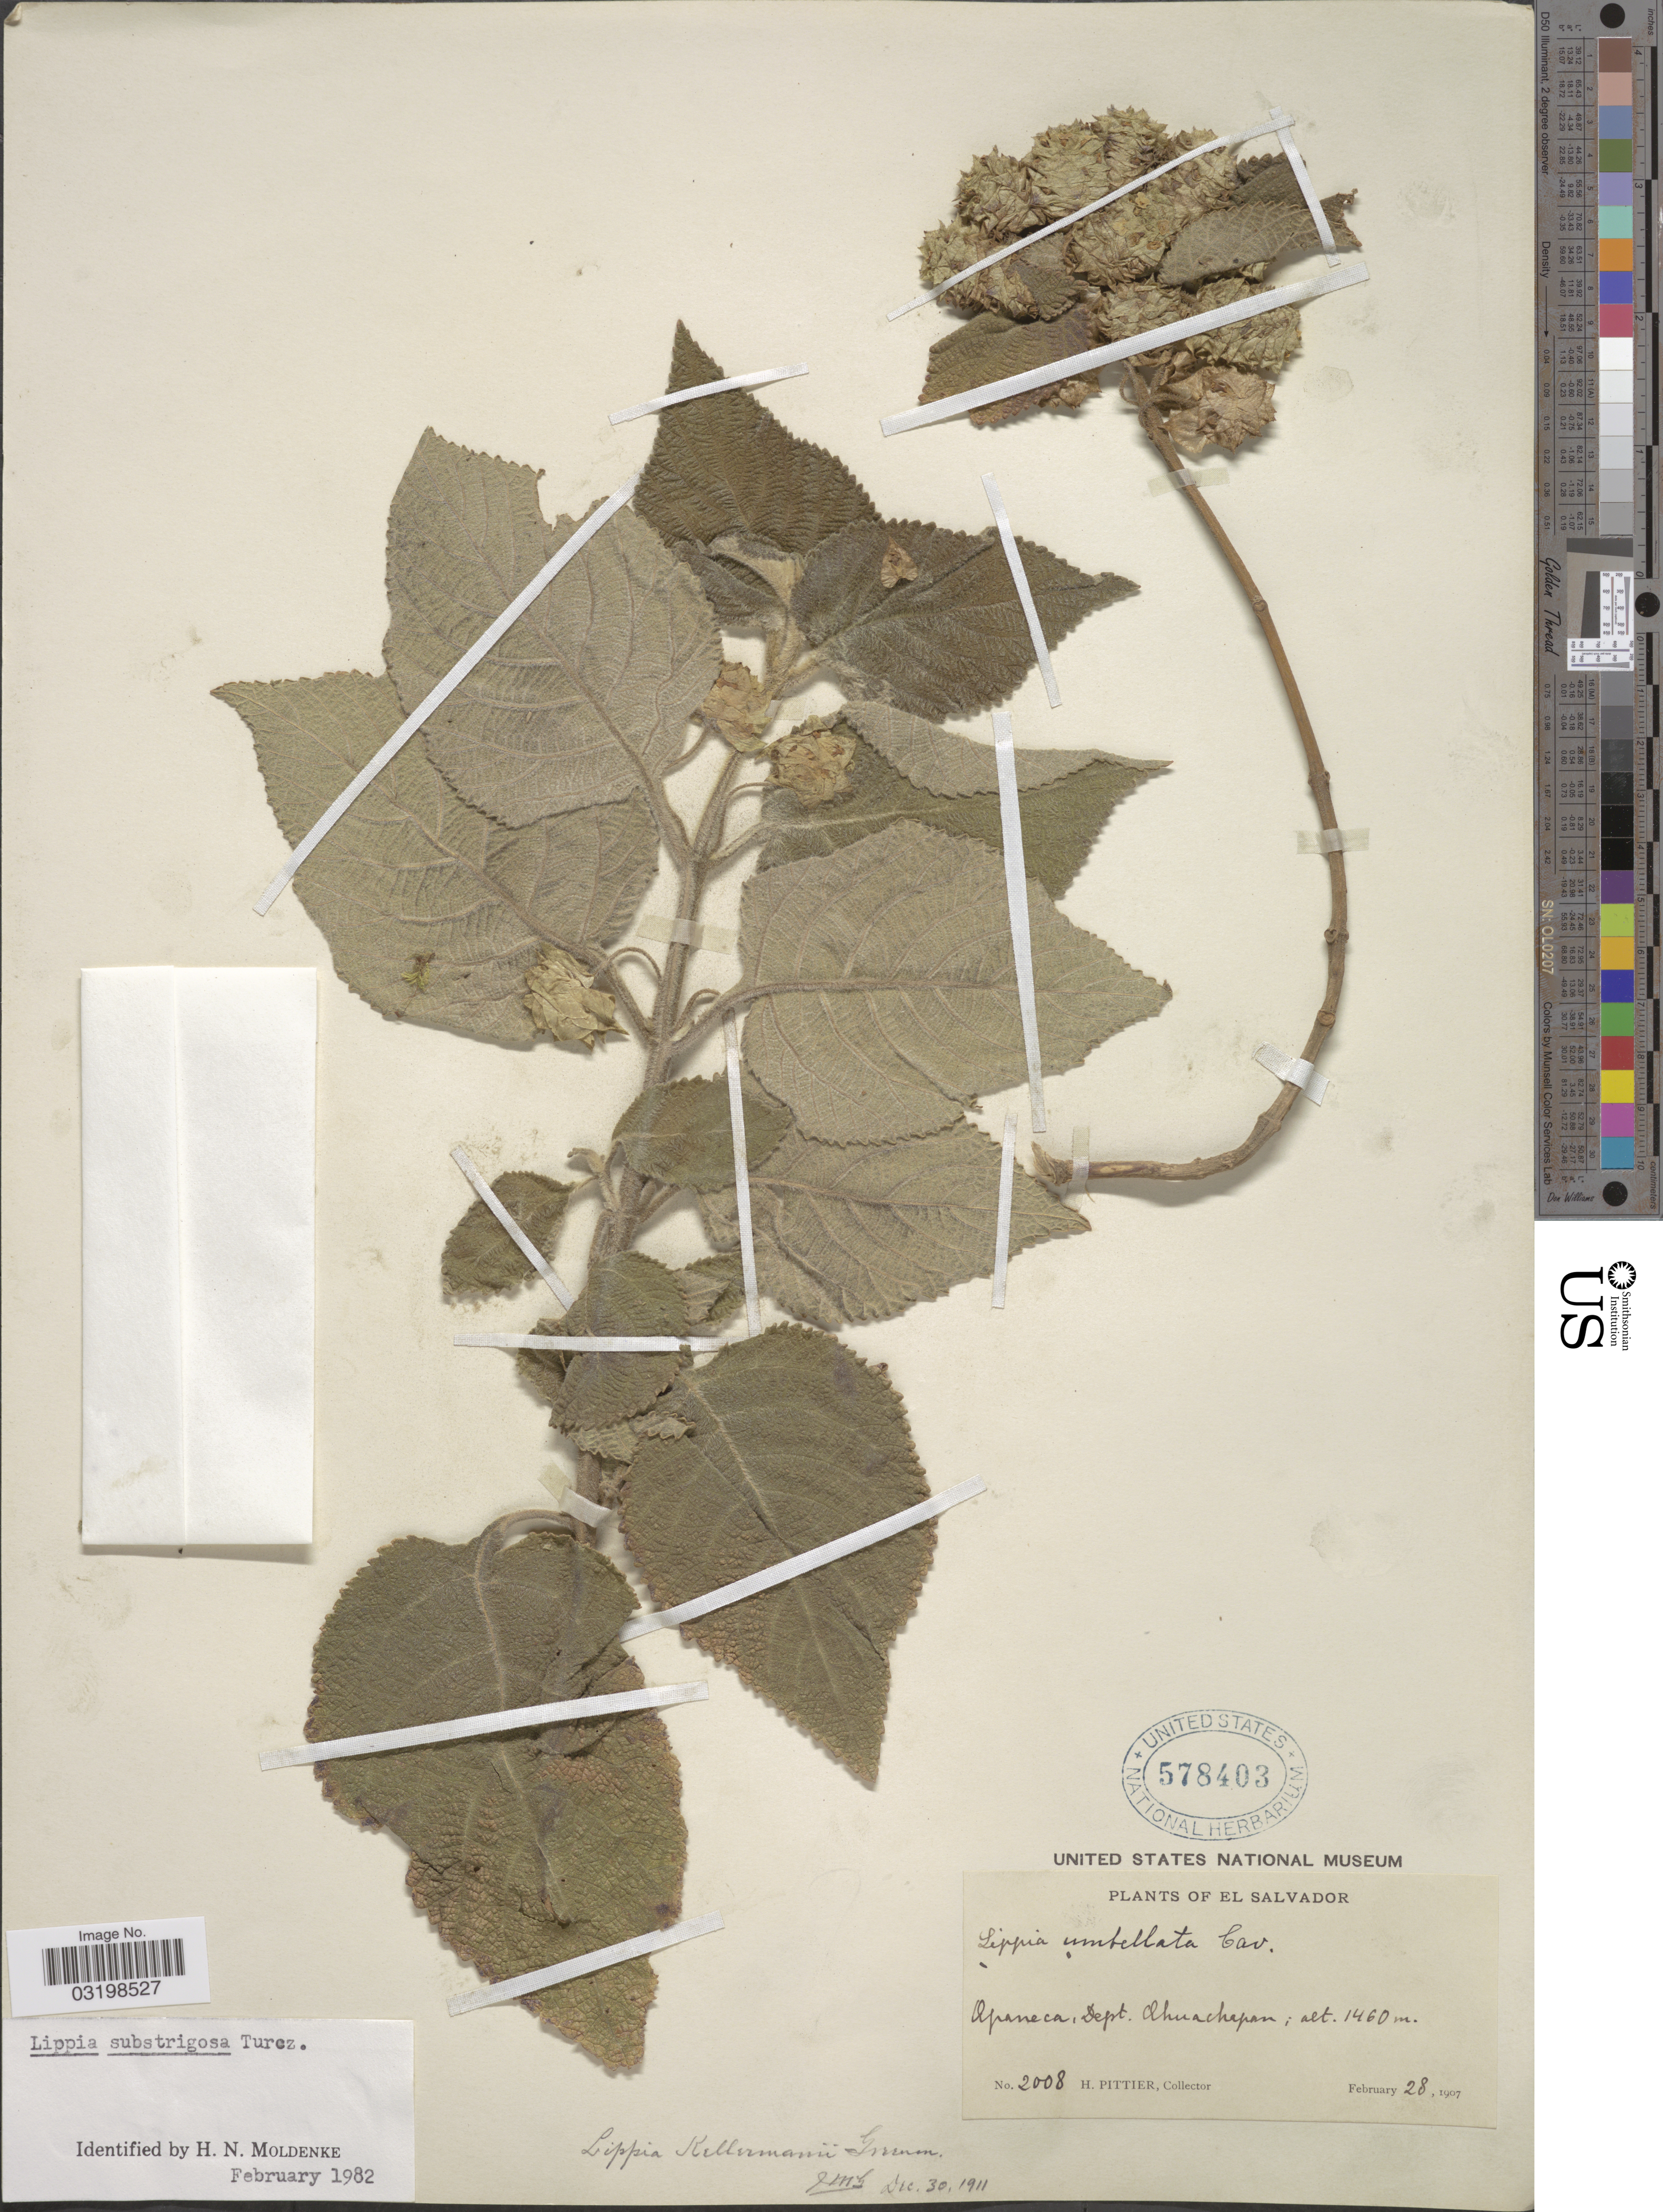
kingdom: Plantae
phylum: Tracheophyta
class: Magnoliopsida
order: Lamiales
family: Verbenaceae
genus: Lippia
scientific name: Lippia umbellata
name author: Cav.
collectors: H. F. Pittier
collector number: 2008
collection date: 1907-02-28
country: El Salvador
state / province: Ahuachapan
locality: Apaneca, Dept. Ahuachapan.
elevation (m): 1460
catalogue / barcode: US 578403